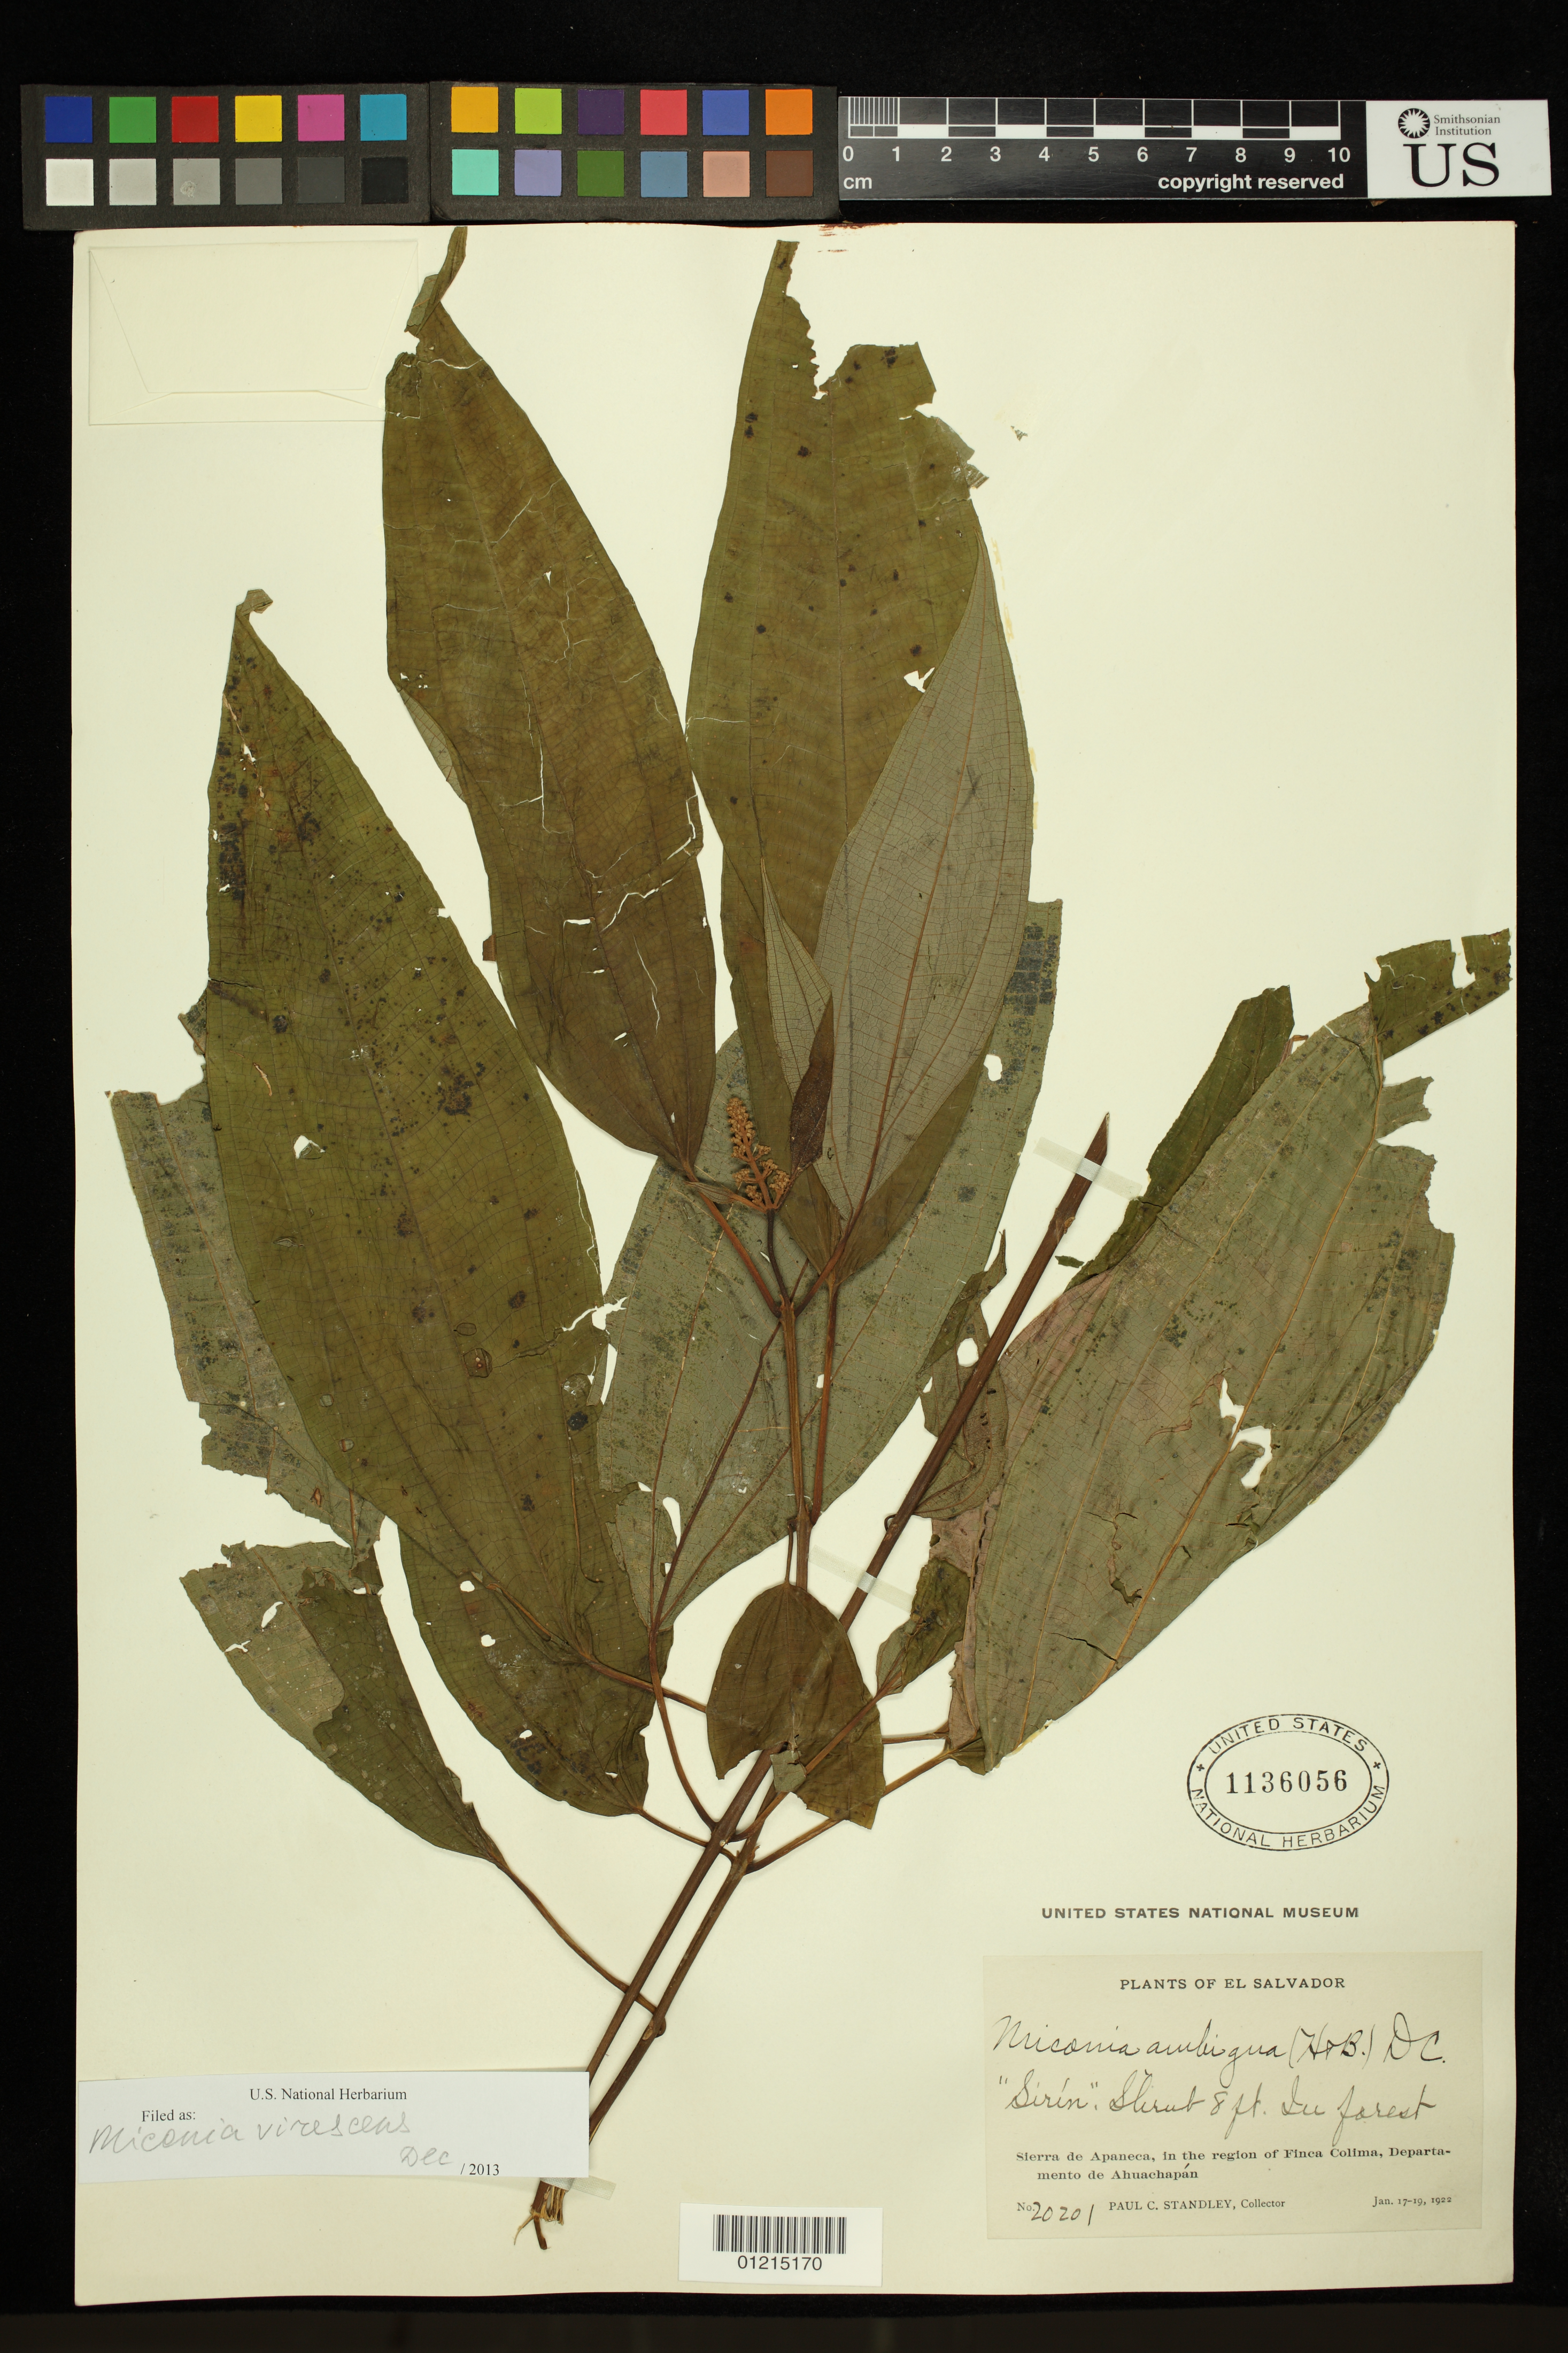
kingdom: Plantae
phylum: Tracheophyta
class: Magnoliopsida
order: Myrtales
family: Melastomataceae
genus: Miconia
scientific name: Miconia virescens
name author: (Vahl) Triana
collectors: P. C. Standley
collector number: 20201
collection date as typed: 17 Jan 1922 to 19 Jan 1922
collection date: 1922-01-17/1922-01-19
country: El Salvador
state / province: Ahuachapán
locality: Sierra de Apaneca, in the region of Finca Colima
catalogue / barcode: US 1136056